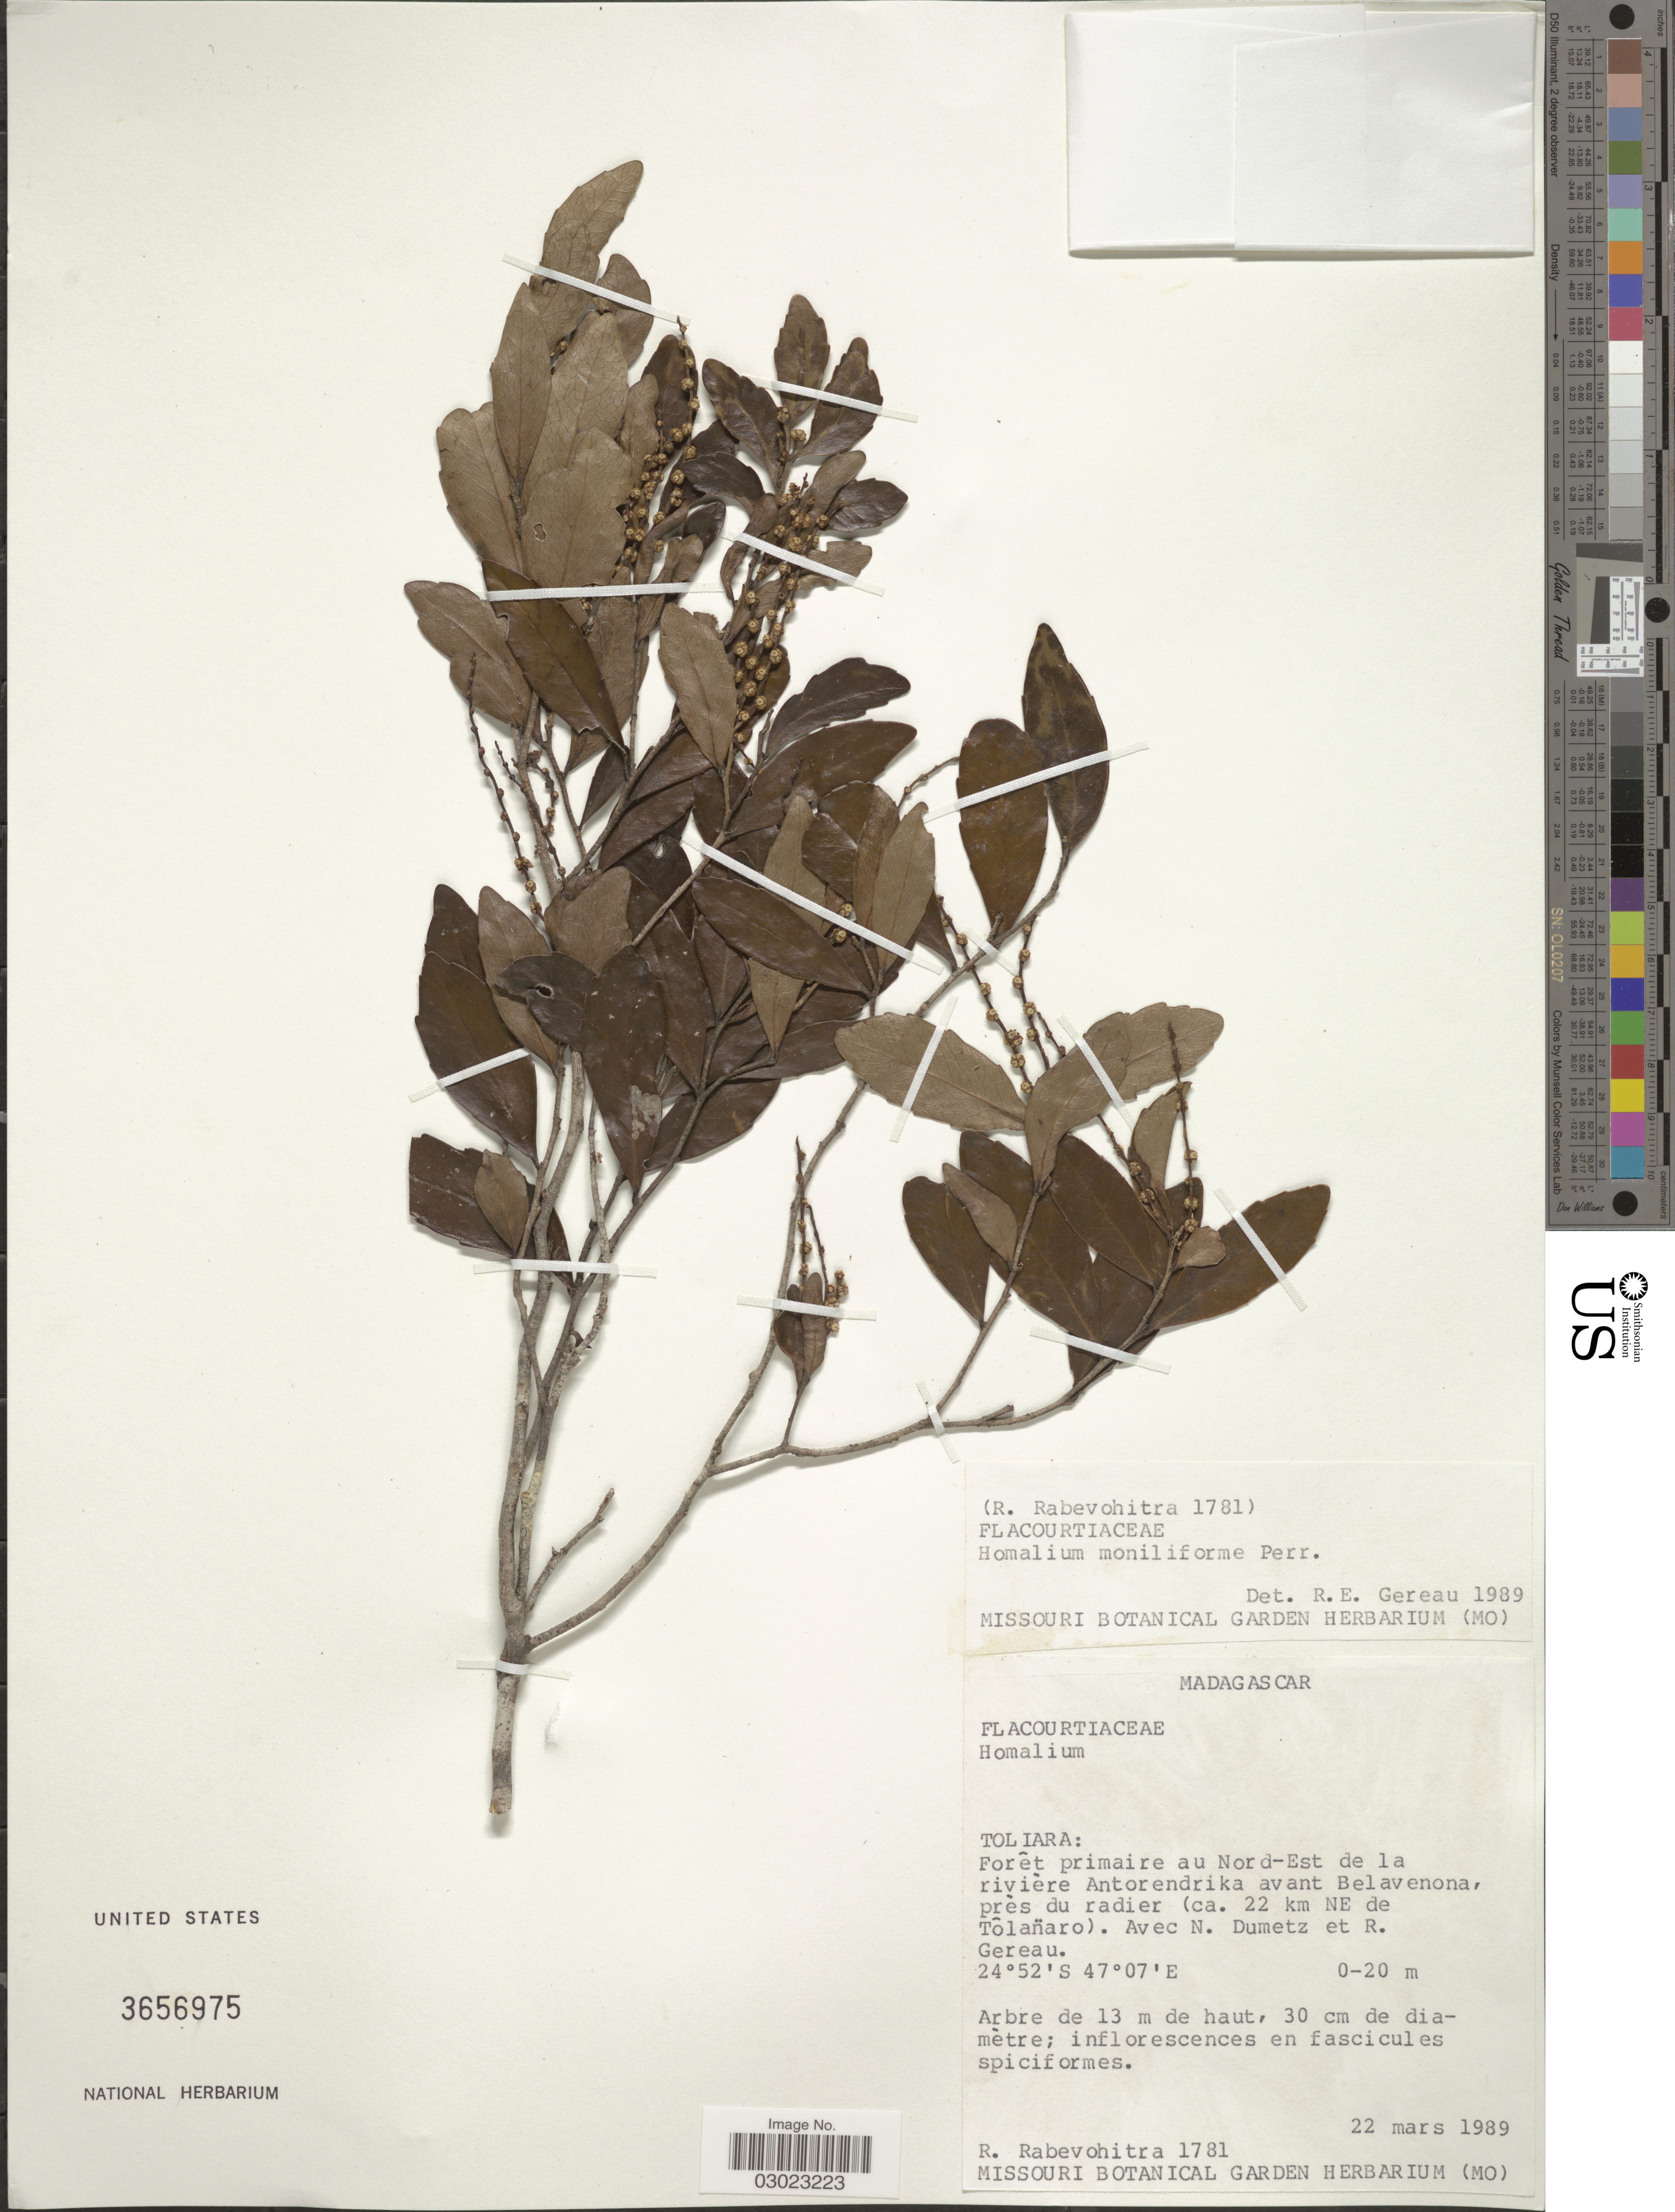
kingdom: Plantae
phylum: Tracheophyta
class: Magnoliopsida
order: Malpighiales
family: Salicaceae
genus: Homalium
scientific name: Homalium moniliforme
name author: H. Perrier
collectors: R. Rabevohitra, N. Dumetz & R. Gereau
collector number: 1781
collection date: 1989-03-22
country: Madagascar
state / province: Anosy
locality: Forêt primaire au Nord-Est de la rivière Antorendrika avant Belavenona, près du radier (ca. 22 km NE de Tôlanaro).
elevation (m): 0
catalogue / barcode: US 3656975